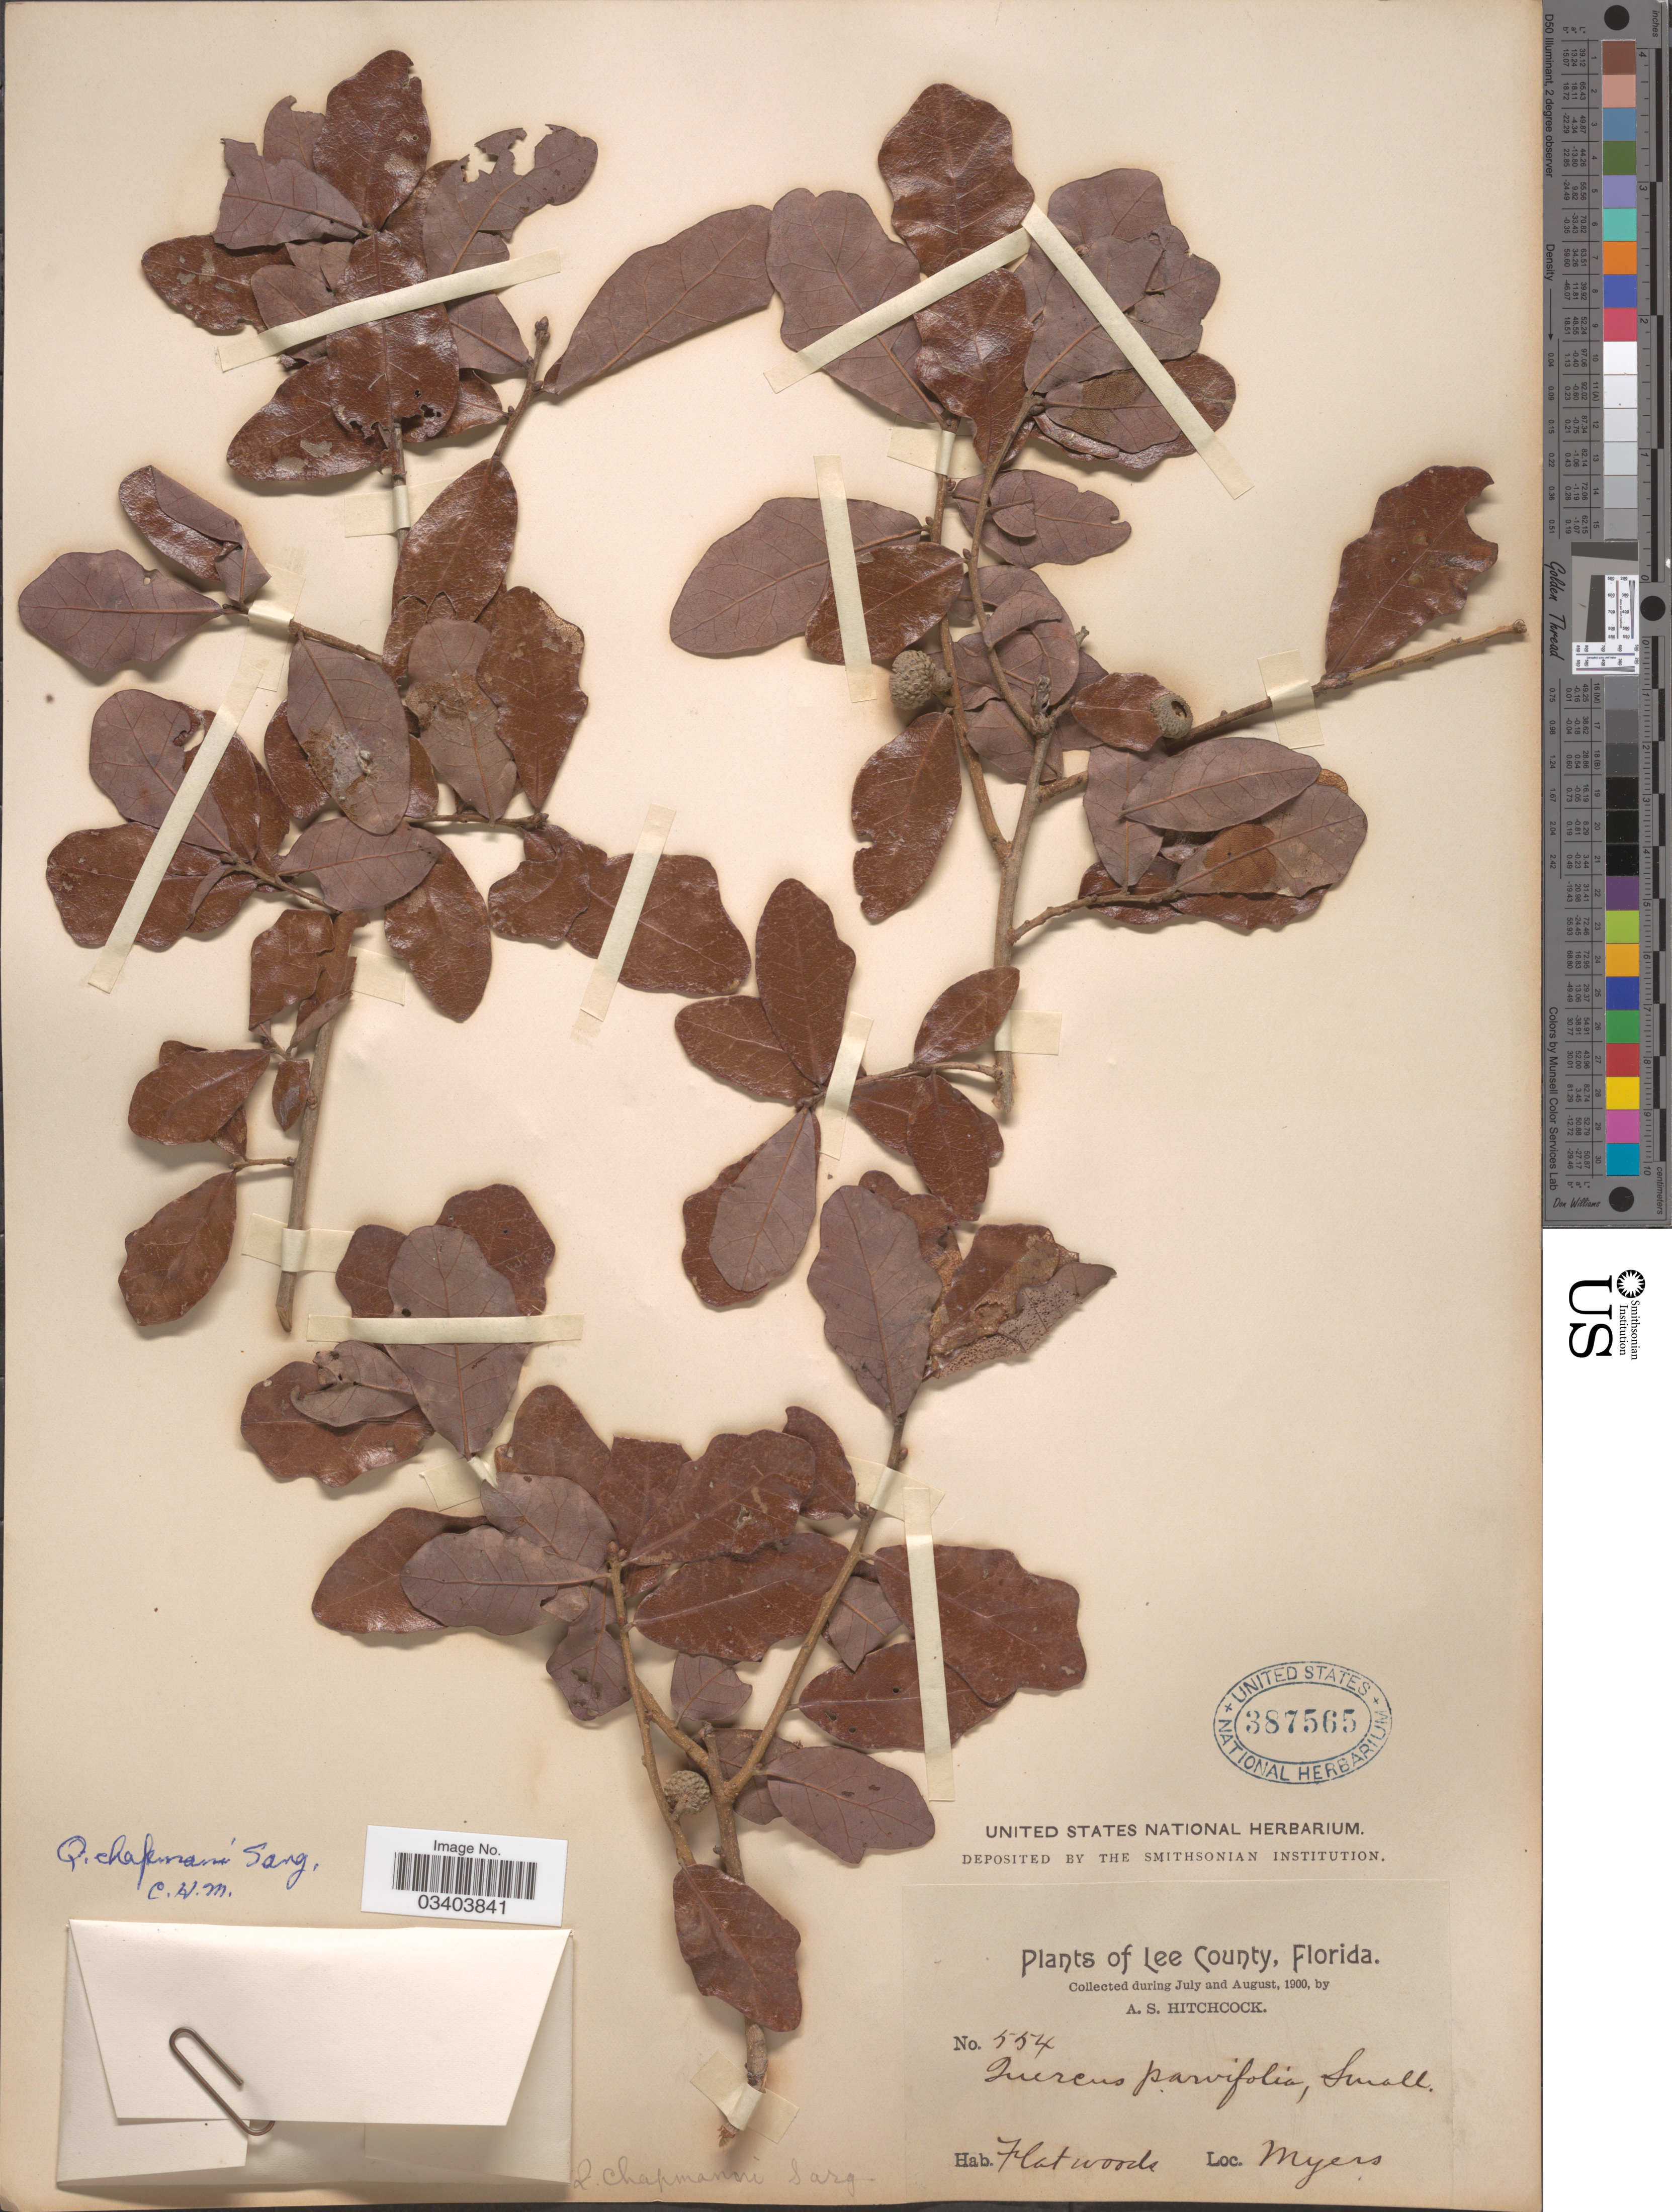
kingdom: Plantae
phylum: Tracheophyta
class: Magnoliopsida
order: Fagales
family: Fagaceae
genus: Quercus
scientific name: Quercus chapmanii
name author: Sarg.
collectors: A. S. Hitchcock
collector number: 554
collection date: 1900-07/1900-08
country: United States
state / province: Florida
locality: Lee County. Myers.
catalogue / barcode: US 387565